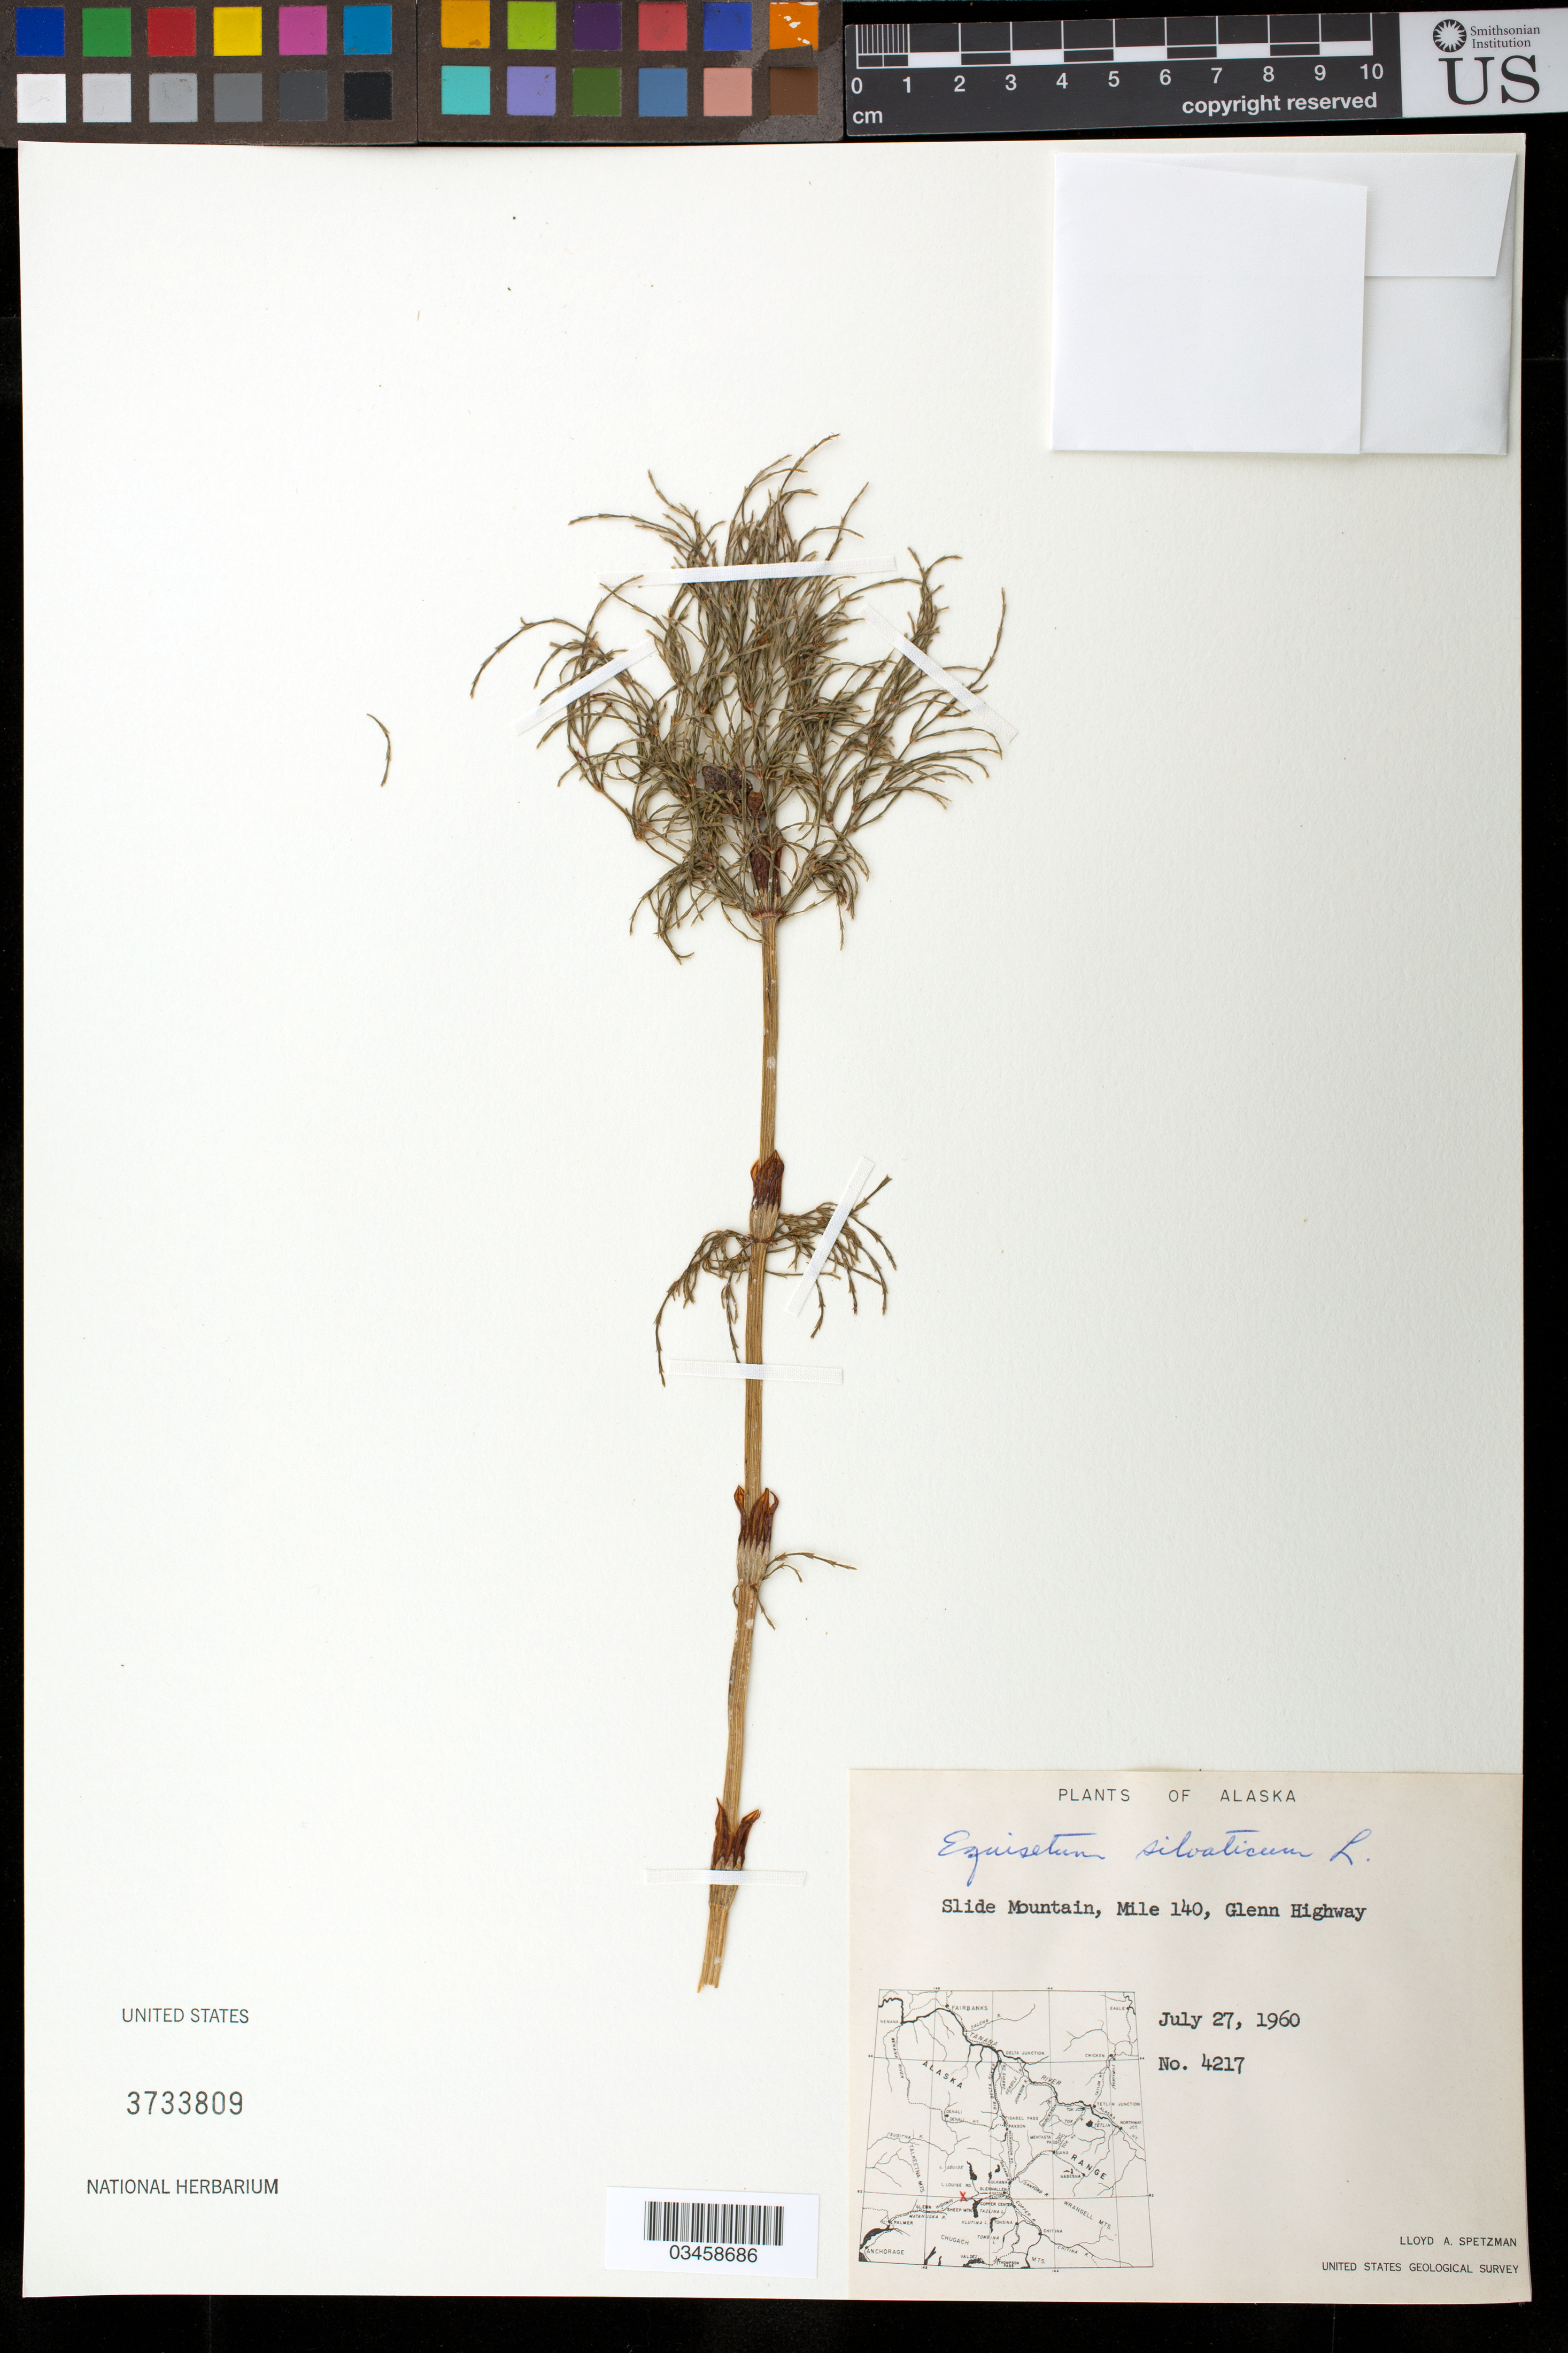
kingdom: Plantae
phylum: Tracheophyta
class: Polypodiopsida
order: Equisetales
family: Equisetaceae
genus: Equisetum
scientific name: Equisetum sylvaticum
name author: L.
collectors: L. Spetzman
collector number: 4217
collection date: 1960-07-27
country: United States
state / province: Alaska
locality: Slide mountain, Mile 140, Glenn Highway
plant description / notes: OR # 231032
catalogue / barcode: US 3733809